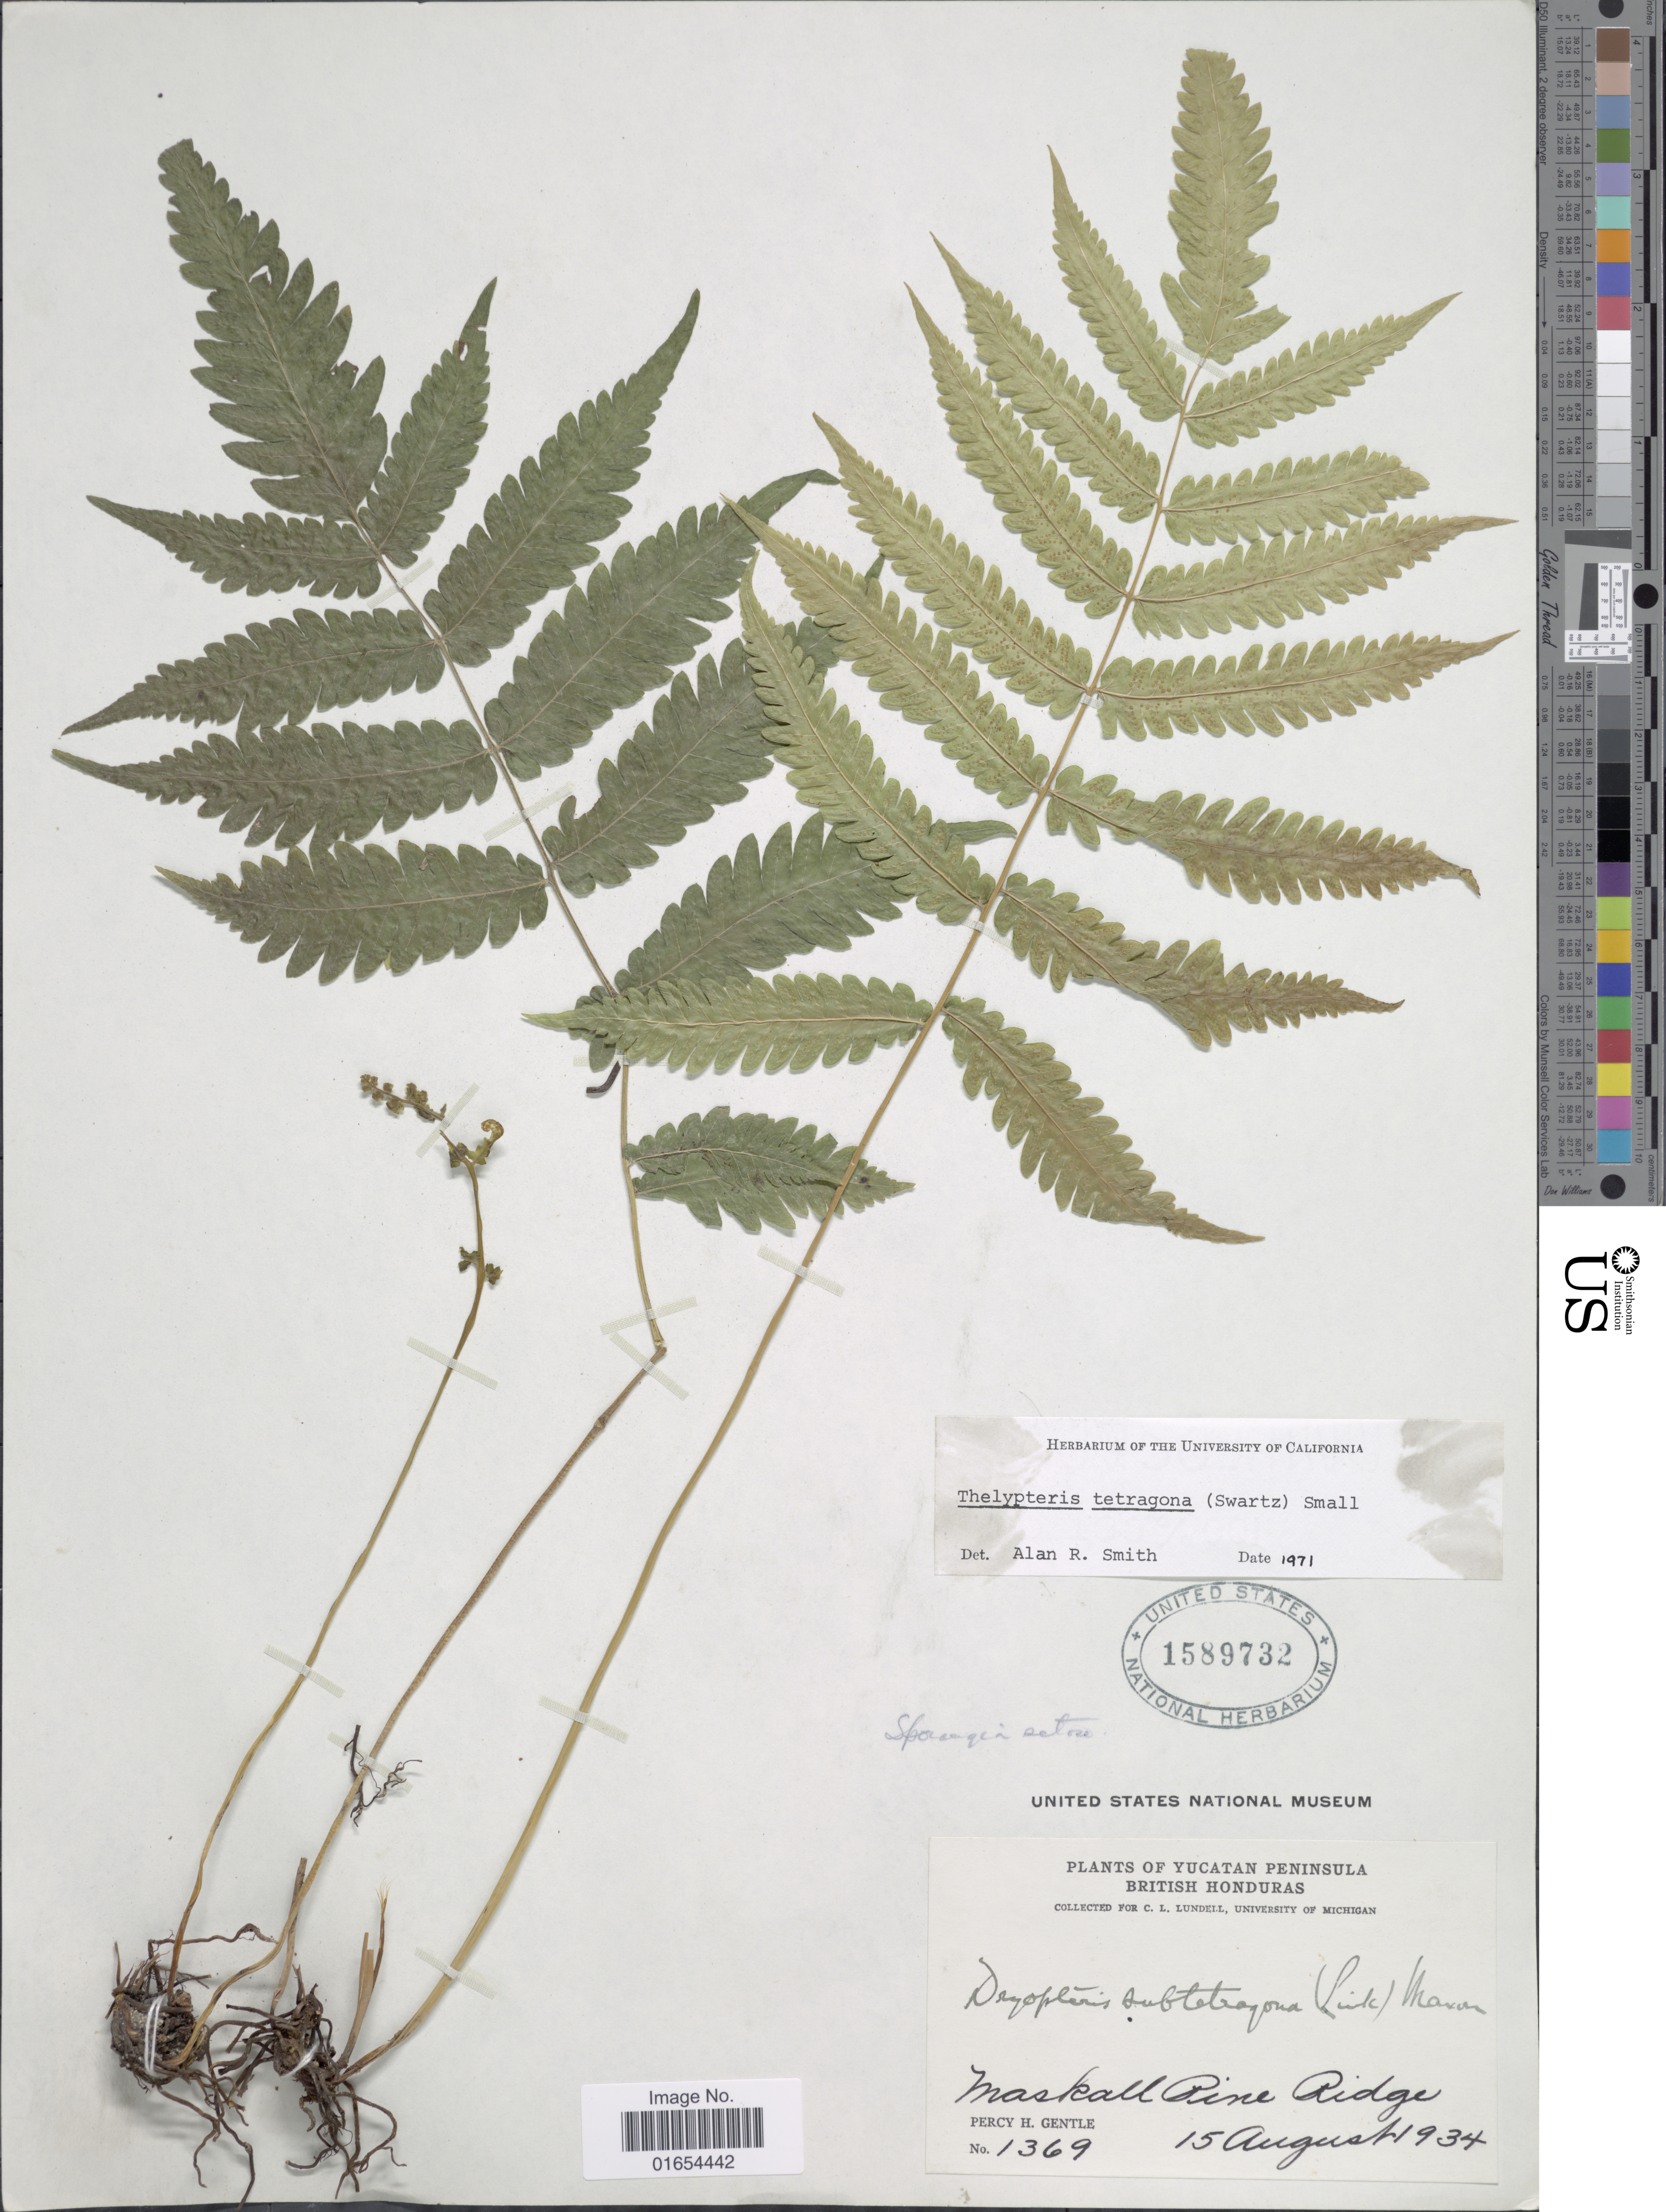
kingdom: Plantae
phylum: Tracheophyta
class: Polypodiopsida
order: Polypodiales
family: Thelypteridaceae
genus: Goniopteris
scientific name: Goniopteris tetragona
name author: (C. Presl) Sw.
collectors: P. H. Gentle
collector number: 1369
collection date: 1934-08-15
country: Belize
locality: Yucatan Peninsula, Maskall Pine Ridge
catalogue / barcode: US 1589732